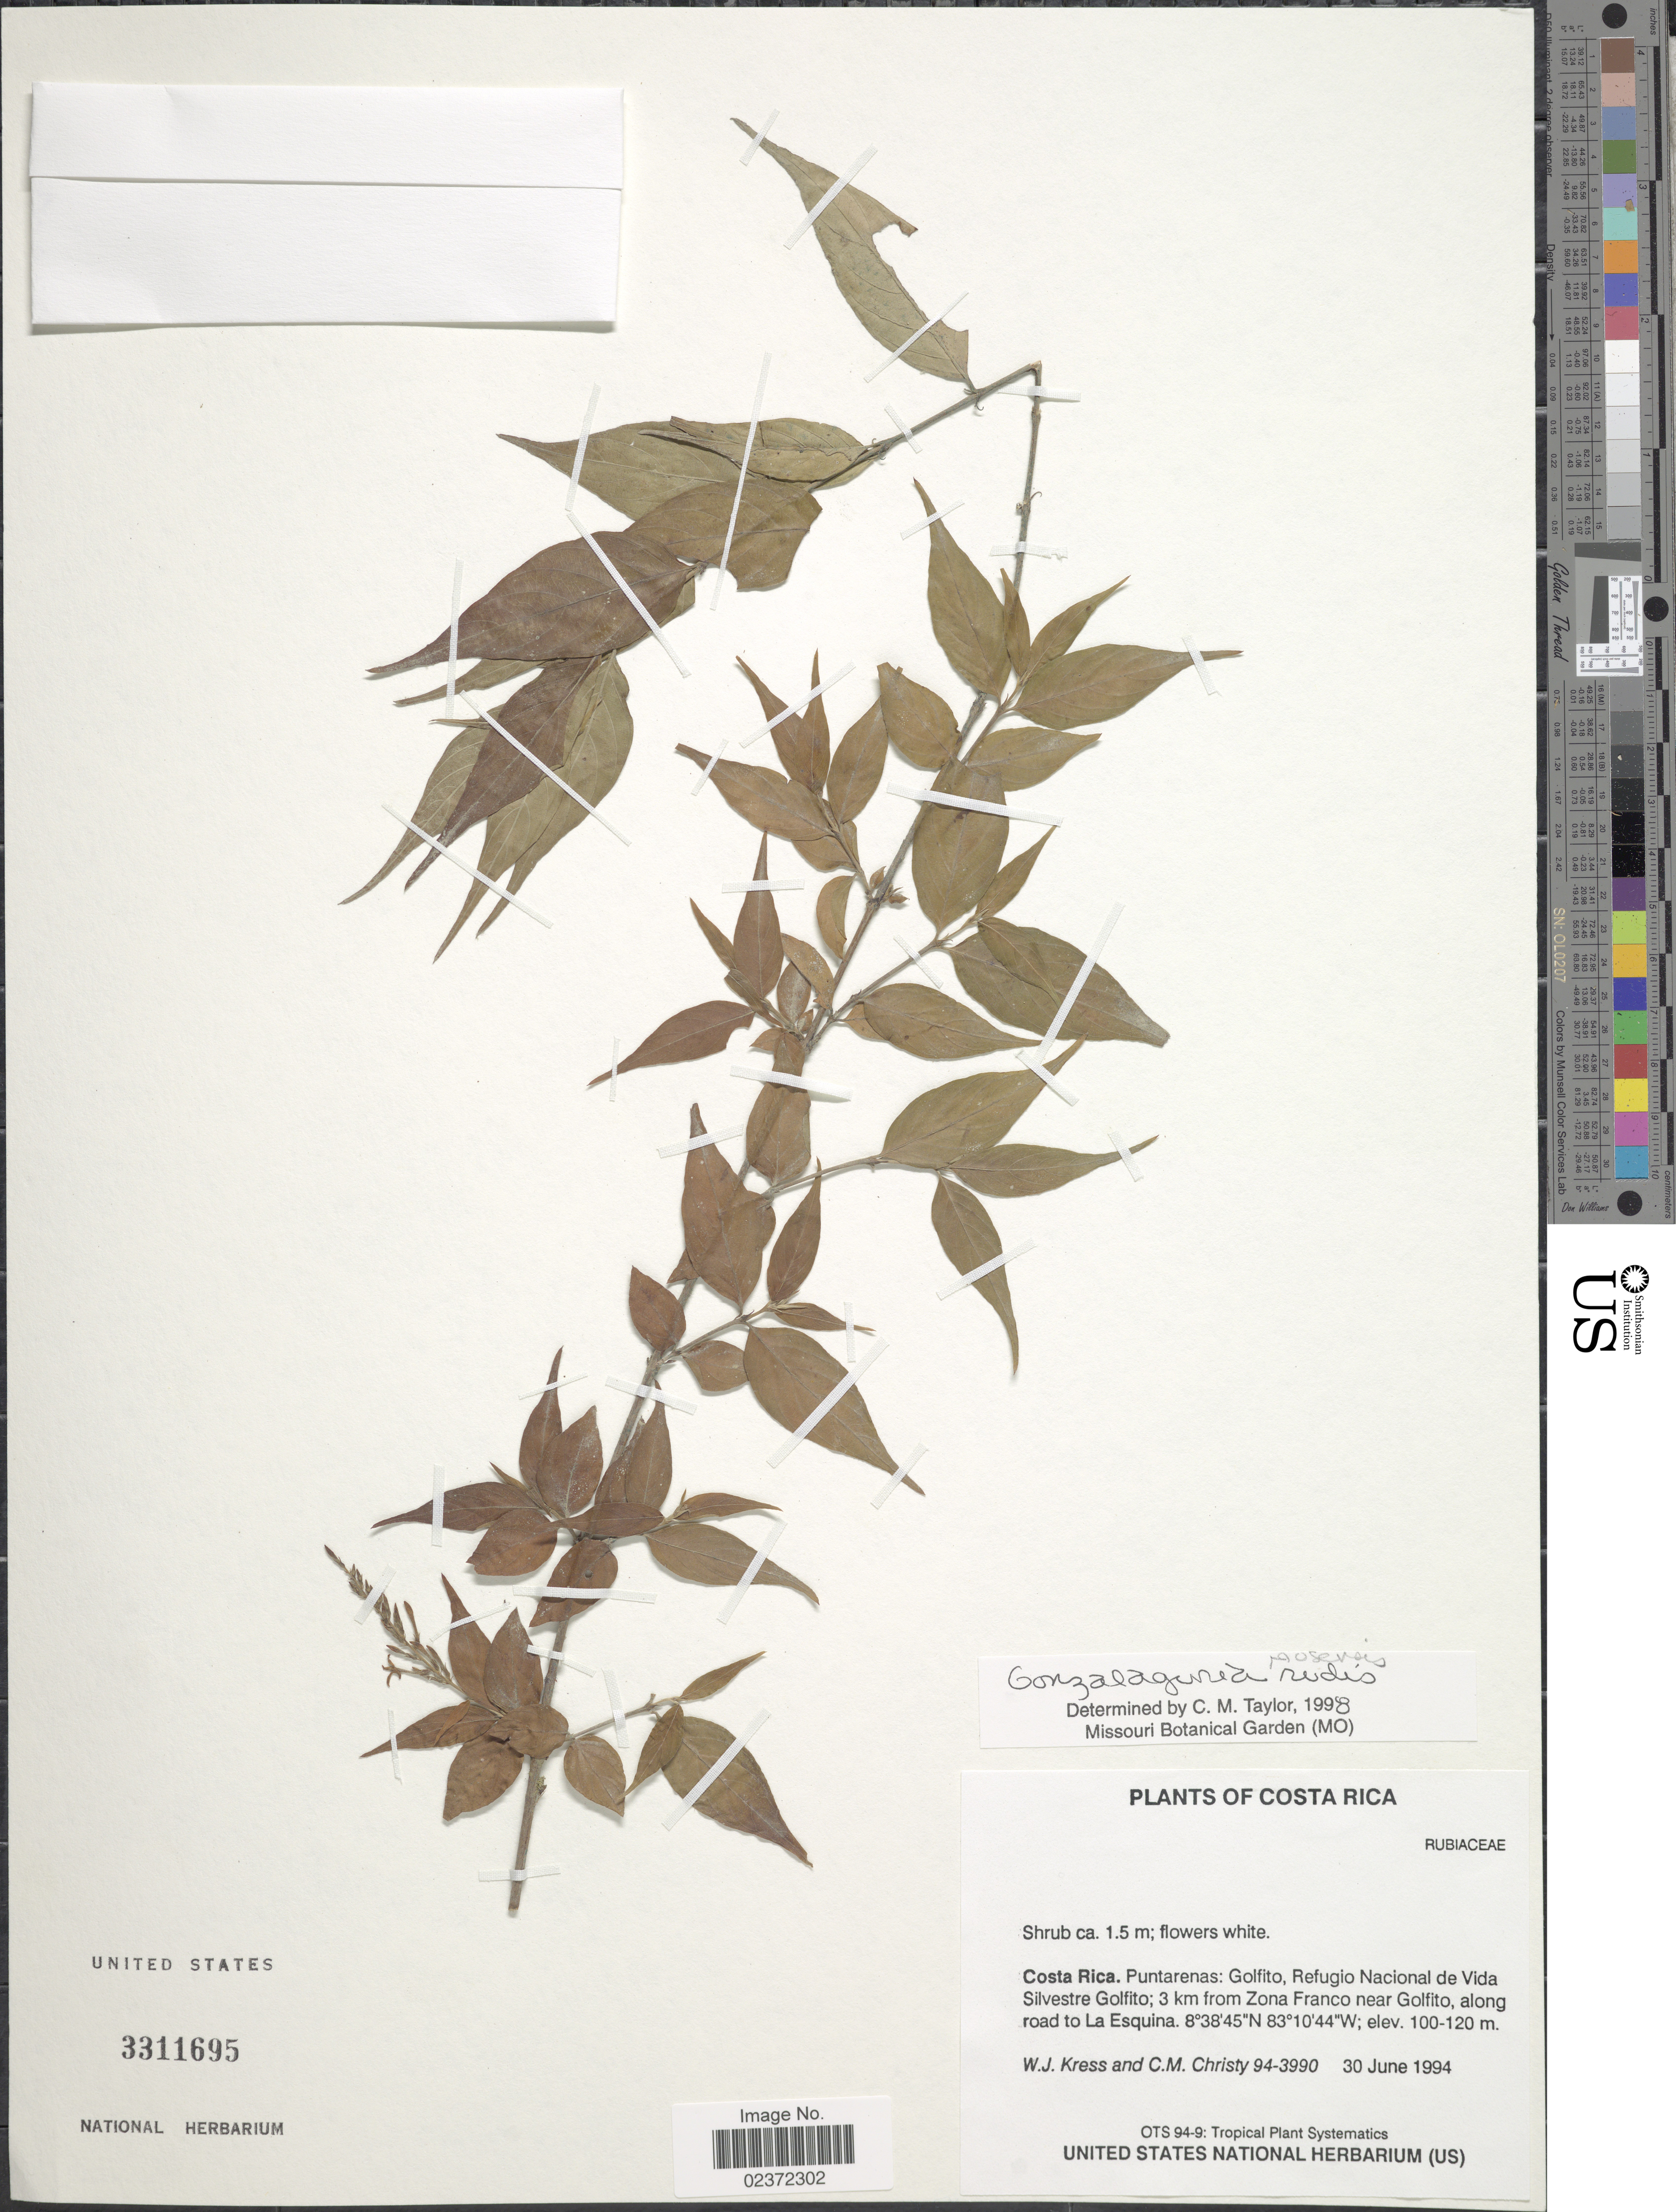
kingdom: Plantae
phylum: Tracheophyta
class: Magnoliopsida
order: Gentianales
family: Rubiaceae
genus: Duggena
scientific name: Duggena rudis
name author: Standl.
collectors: W. J. Kress & C. M. Christy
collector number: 94-3990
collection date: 1994-06-30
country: Costa Rica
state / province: Puntarenas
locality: Golfito, Refugio Nacional de Vida Silvestre Golfito; 3 km from Zona Franco near Golfito, along road to La Esquina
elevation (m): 100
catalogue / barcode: US 3311695